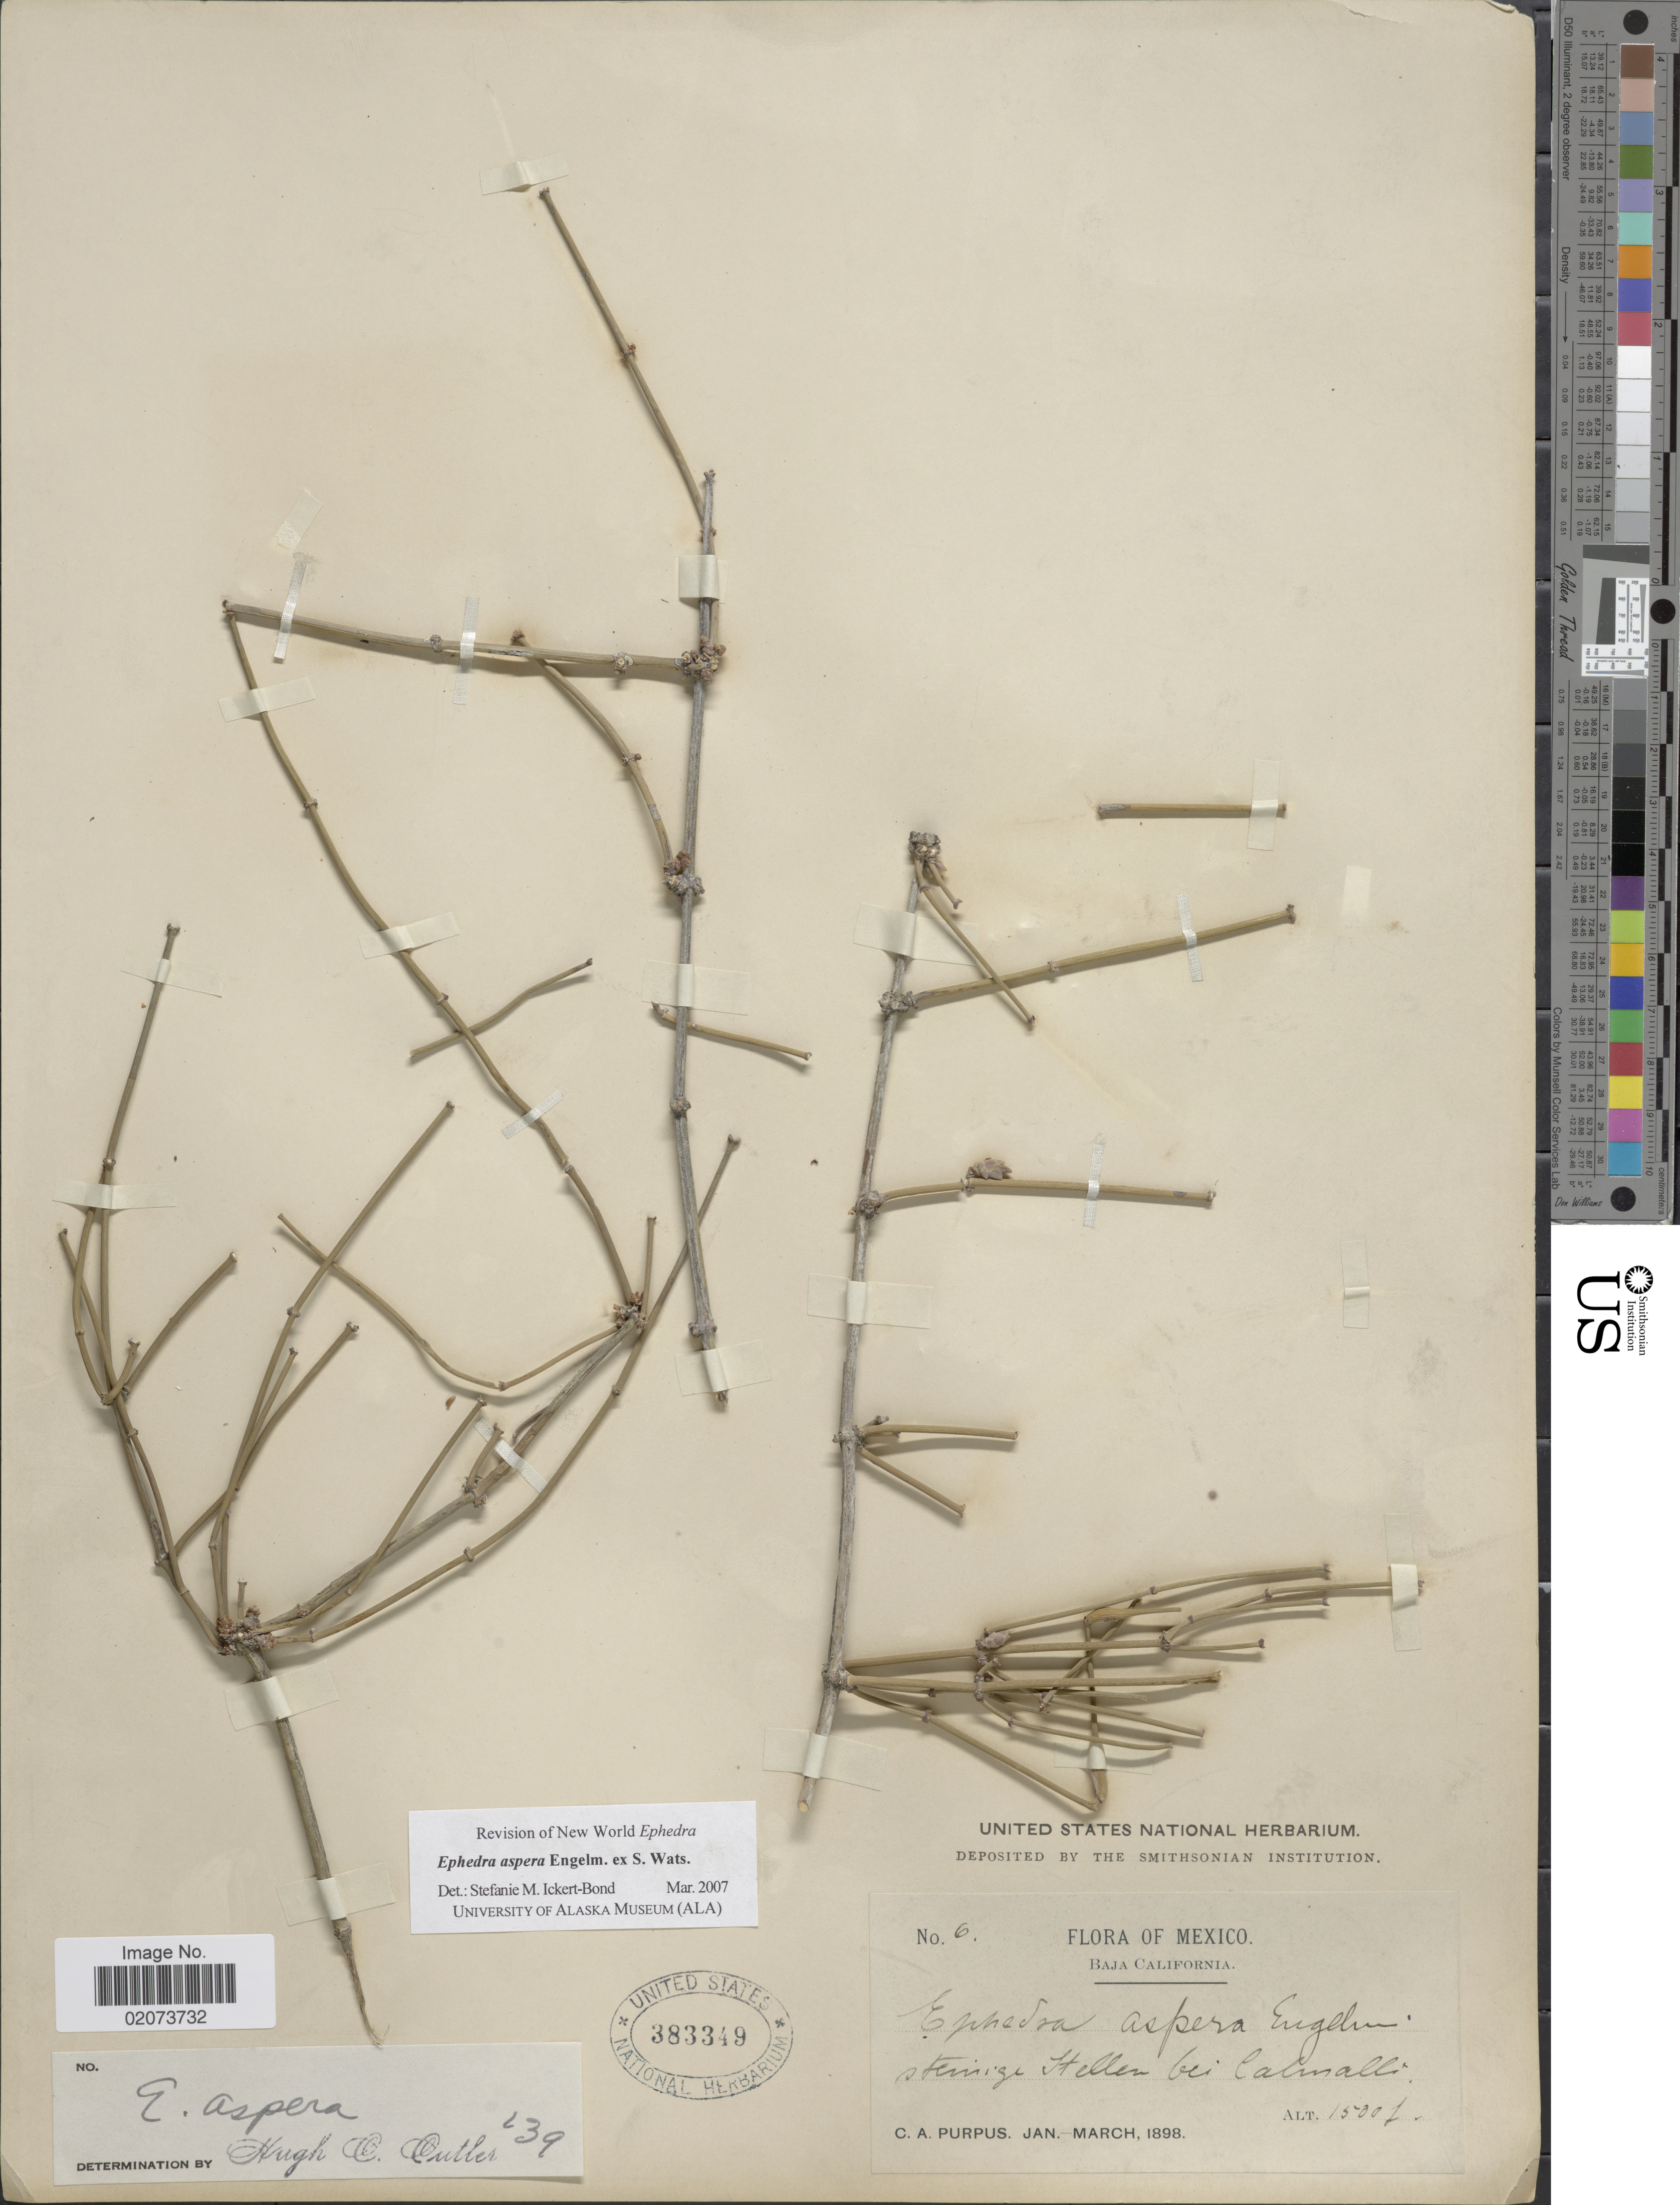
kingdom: Plantae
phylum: Tracheophyta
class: Gnetopsida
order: Ephedrales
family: Ephedraceae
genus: Ephedra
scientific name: Ephedra aspera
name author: Engelm. ex S. Watson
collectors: C. A. Purpus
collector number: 6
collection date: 1898-01/1898-03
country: Mexico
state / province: Baja California Norte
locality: Stemige Hellen bei Calmalli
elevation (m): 457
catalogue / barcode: US 383349